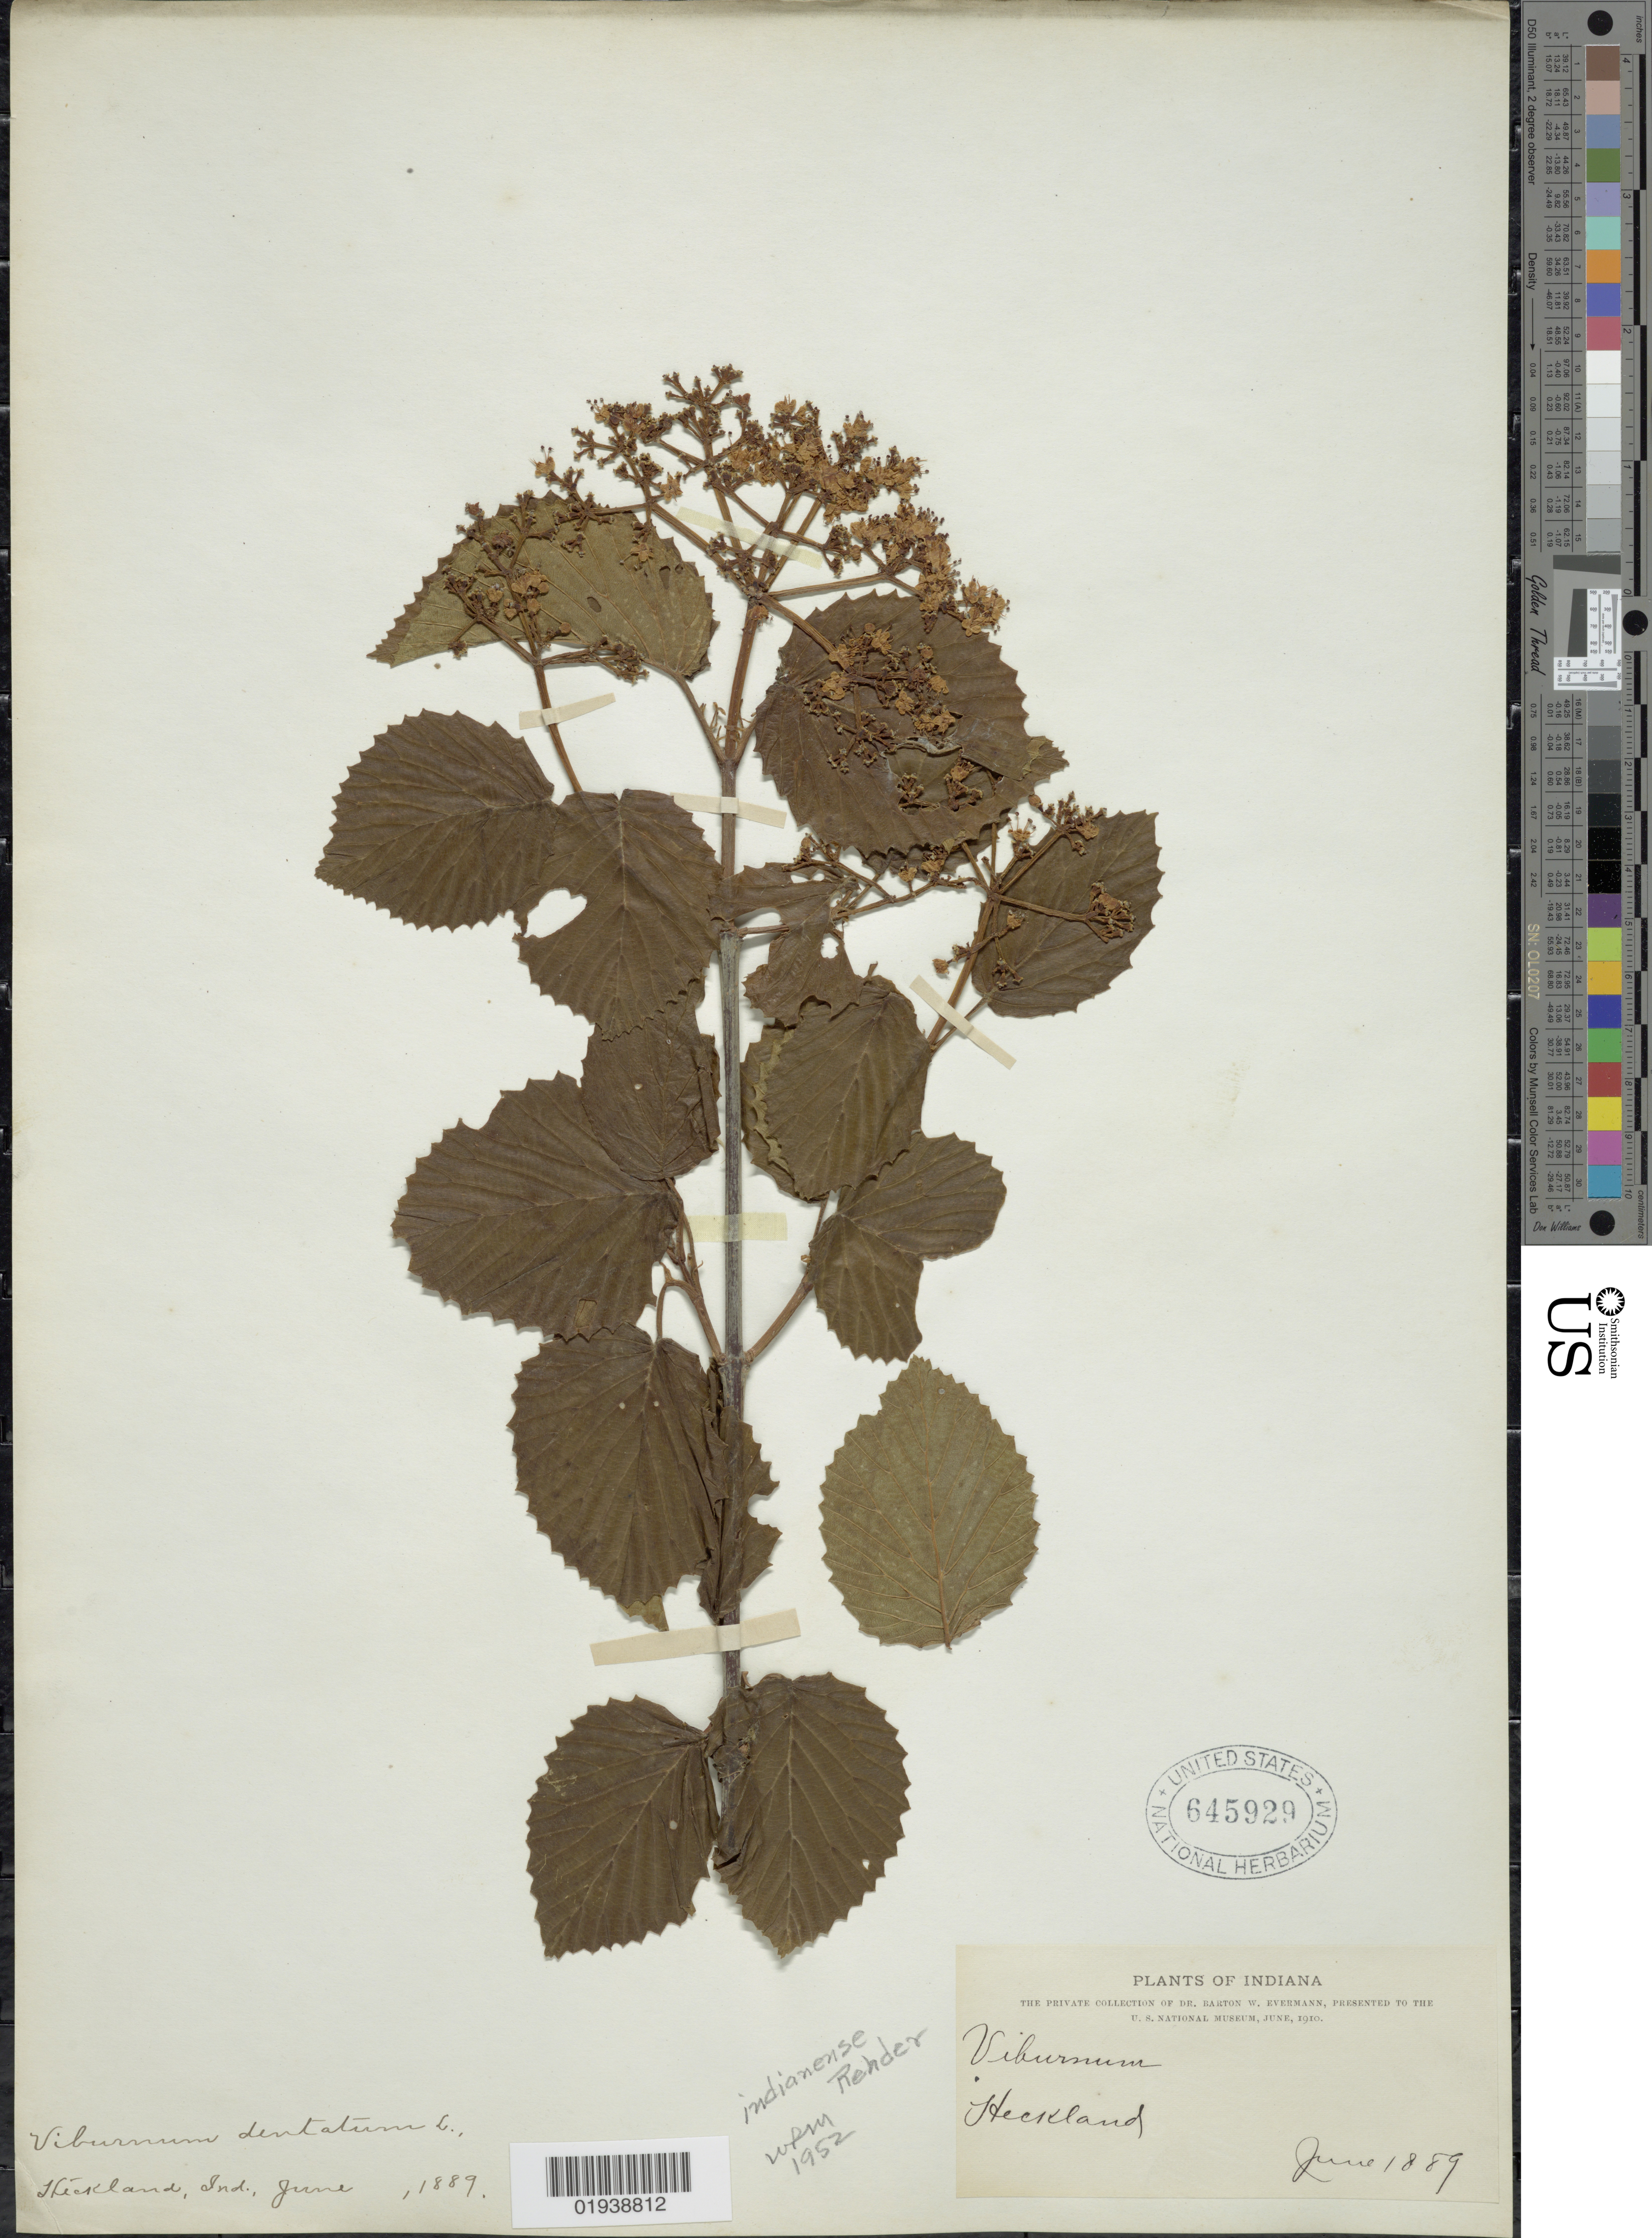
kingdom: Plantae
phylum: Tracheophyta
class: Magnoliopsida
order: Dipsacales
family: Viburnaceae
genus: Viburnum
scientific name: Viburnum indianense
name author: (Rehder) McAtee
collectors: B. W. Evermann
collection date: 1889-06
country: United States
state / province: Indiana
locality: Heckland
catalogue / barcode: US 645929